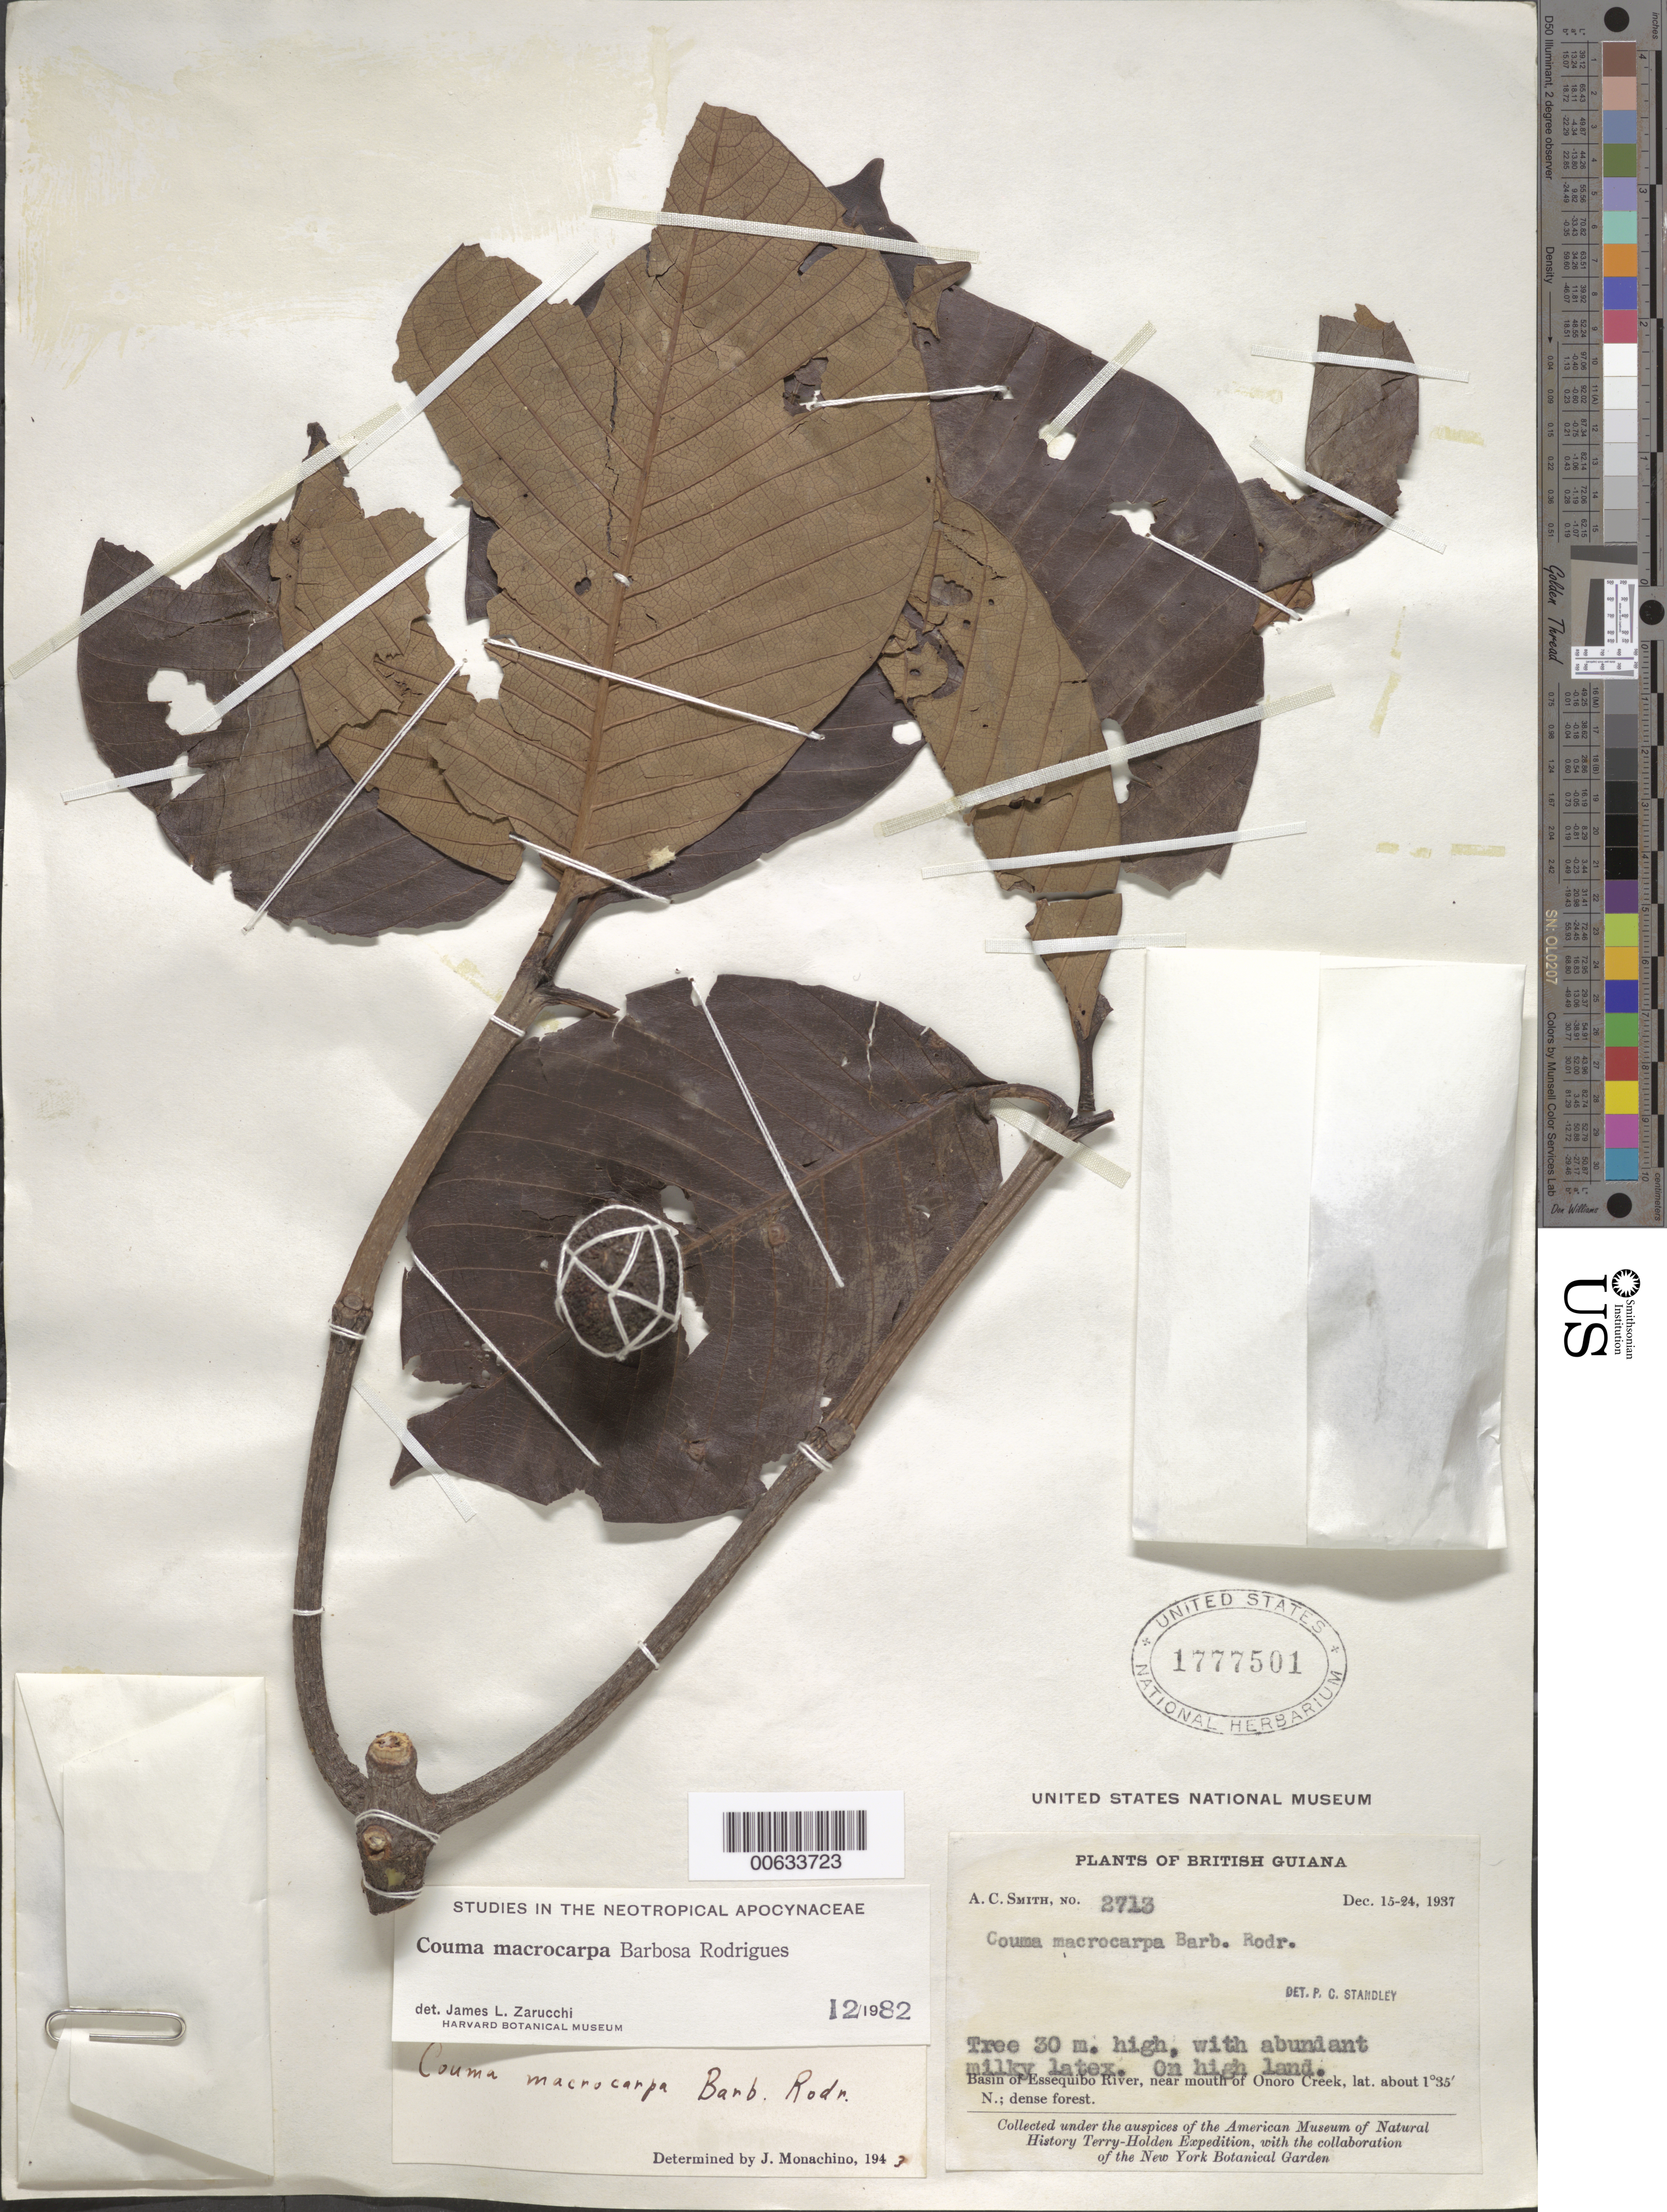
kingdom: Plantae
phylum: Tracheophyta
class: Magnoliopsida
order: Gentianales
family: Apocynaceae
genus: Couma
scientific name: Couma macrocarpa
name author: Barb. Rodr.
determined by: Zarucchi, J. L.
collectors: A. C. Smith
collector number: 2713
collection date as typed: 15-Dec-37 to 24-Dec-37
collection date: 1937-12-15/1937-12-24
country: Guyana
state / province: U. Takutu-U. Essequibo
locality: Onoro Creek (near mouth), Essequibo River basin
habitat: Dense forest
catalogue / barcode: US 1777501